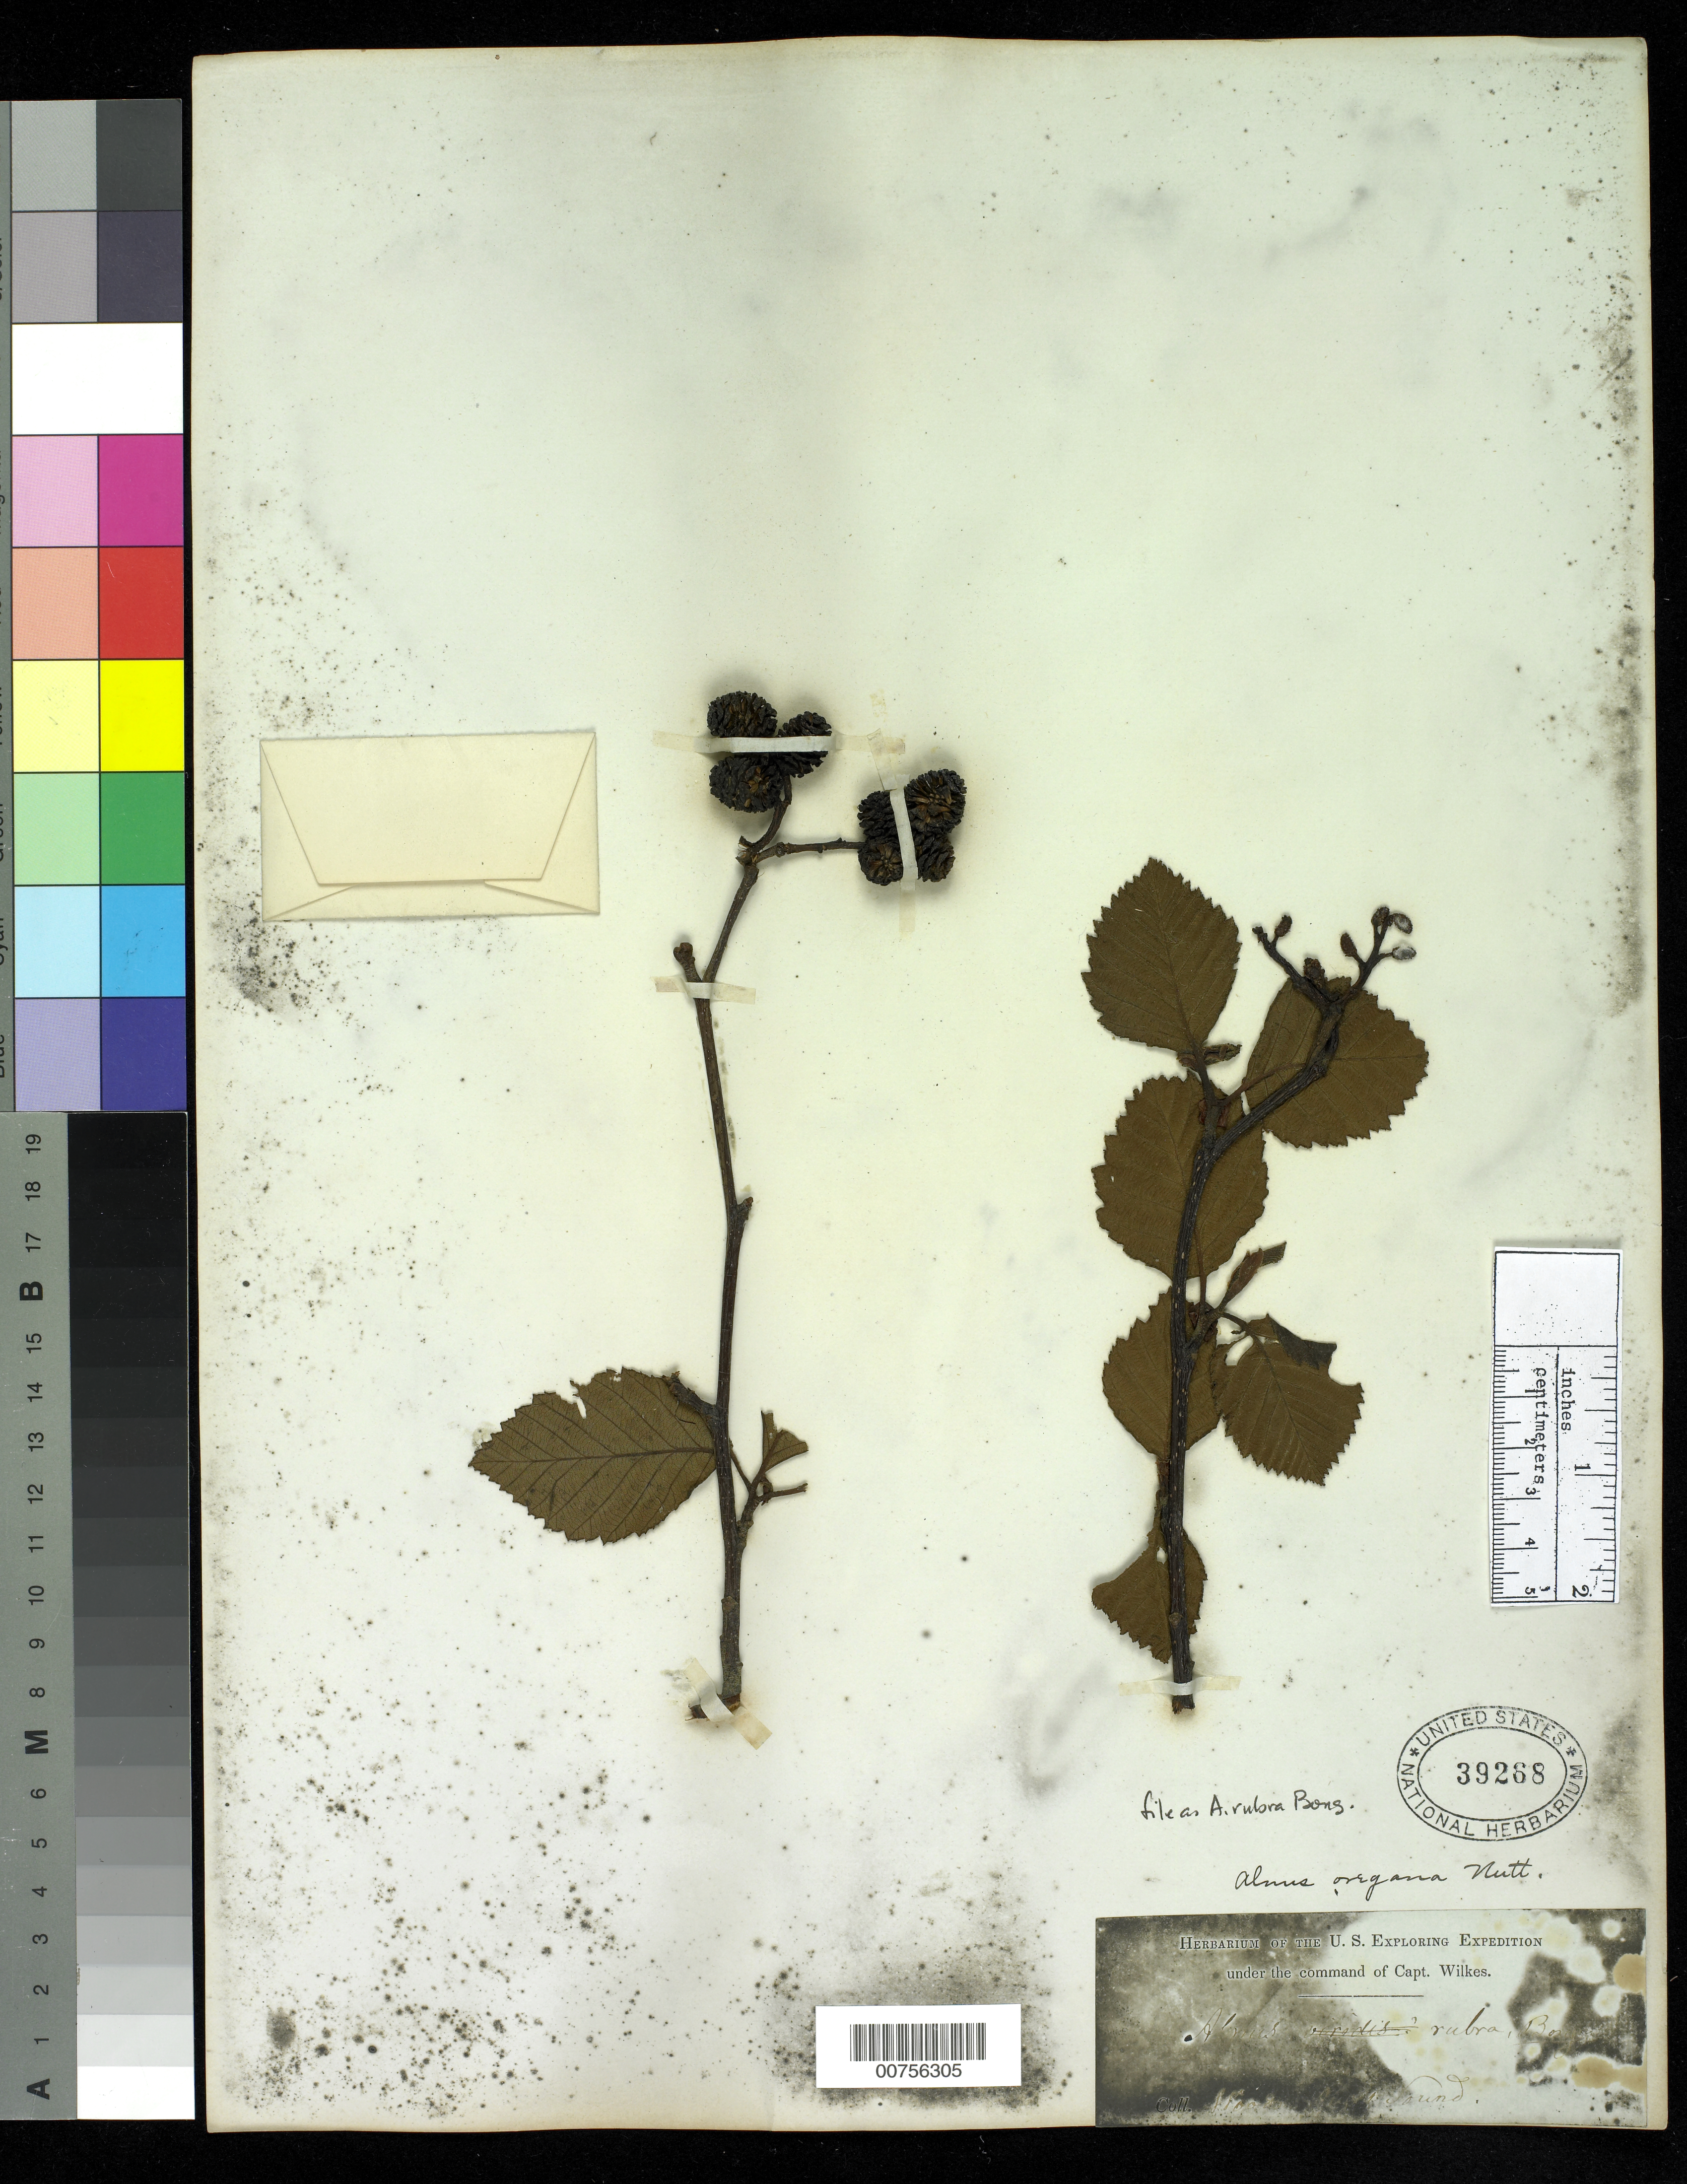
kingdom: Plantae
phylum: Tracheophyta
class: Magnoliopsida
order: Fagales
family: Betulaceae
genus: Alnus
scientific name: Alnus rubra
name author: Bong.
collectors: Wilkes Explor. Exped.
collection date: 1838/1842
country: United States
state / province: Washington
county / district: King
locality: Woods, Puget Sound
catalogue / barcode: US 39268